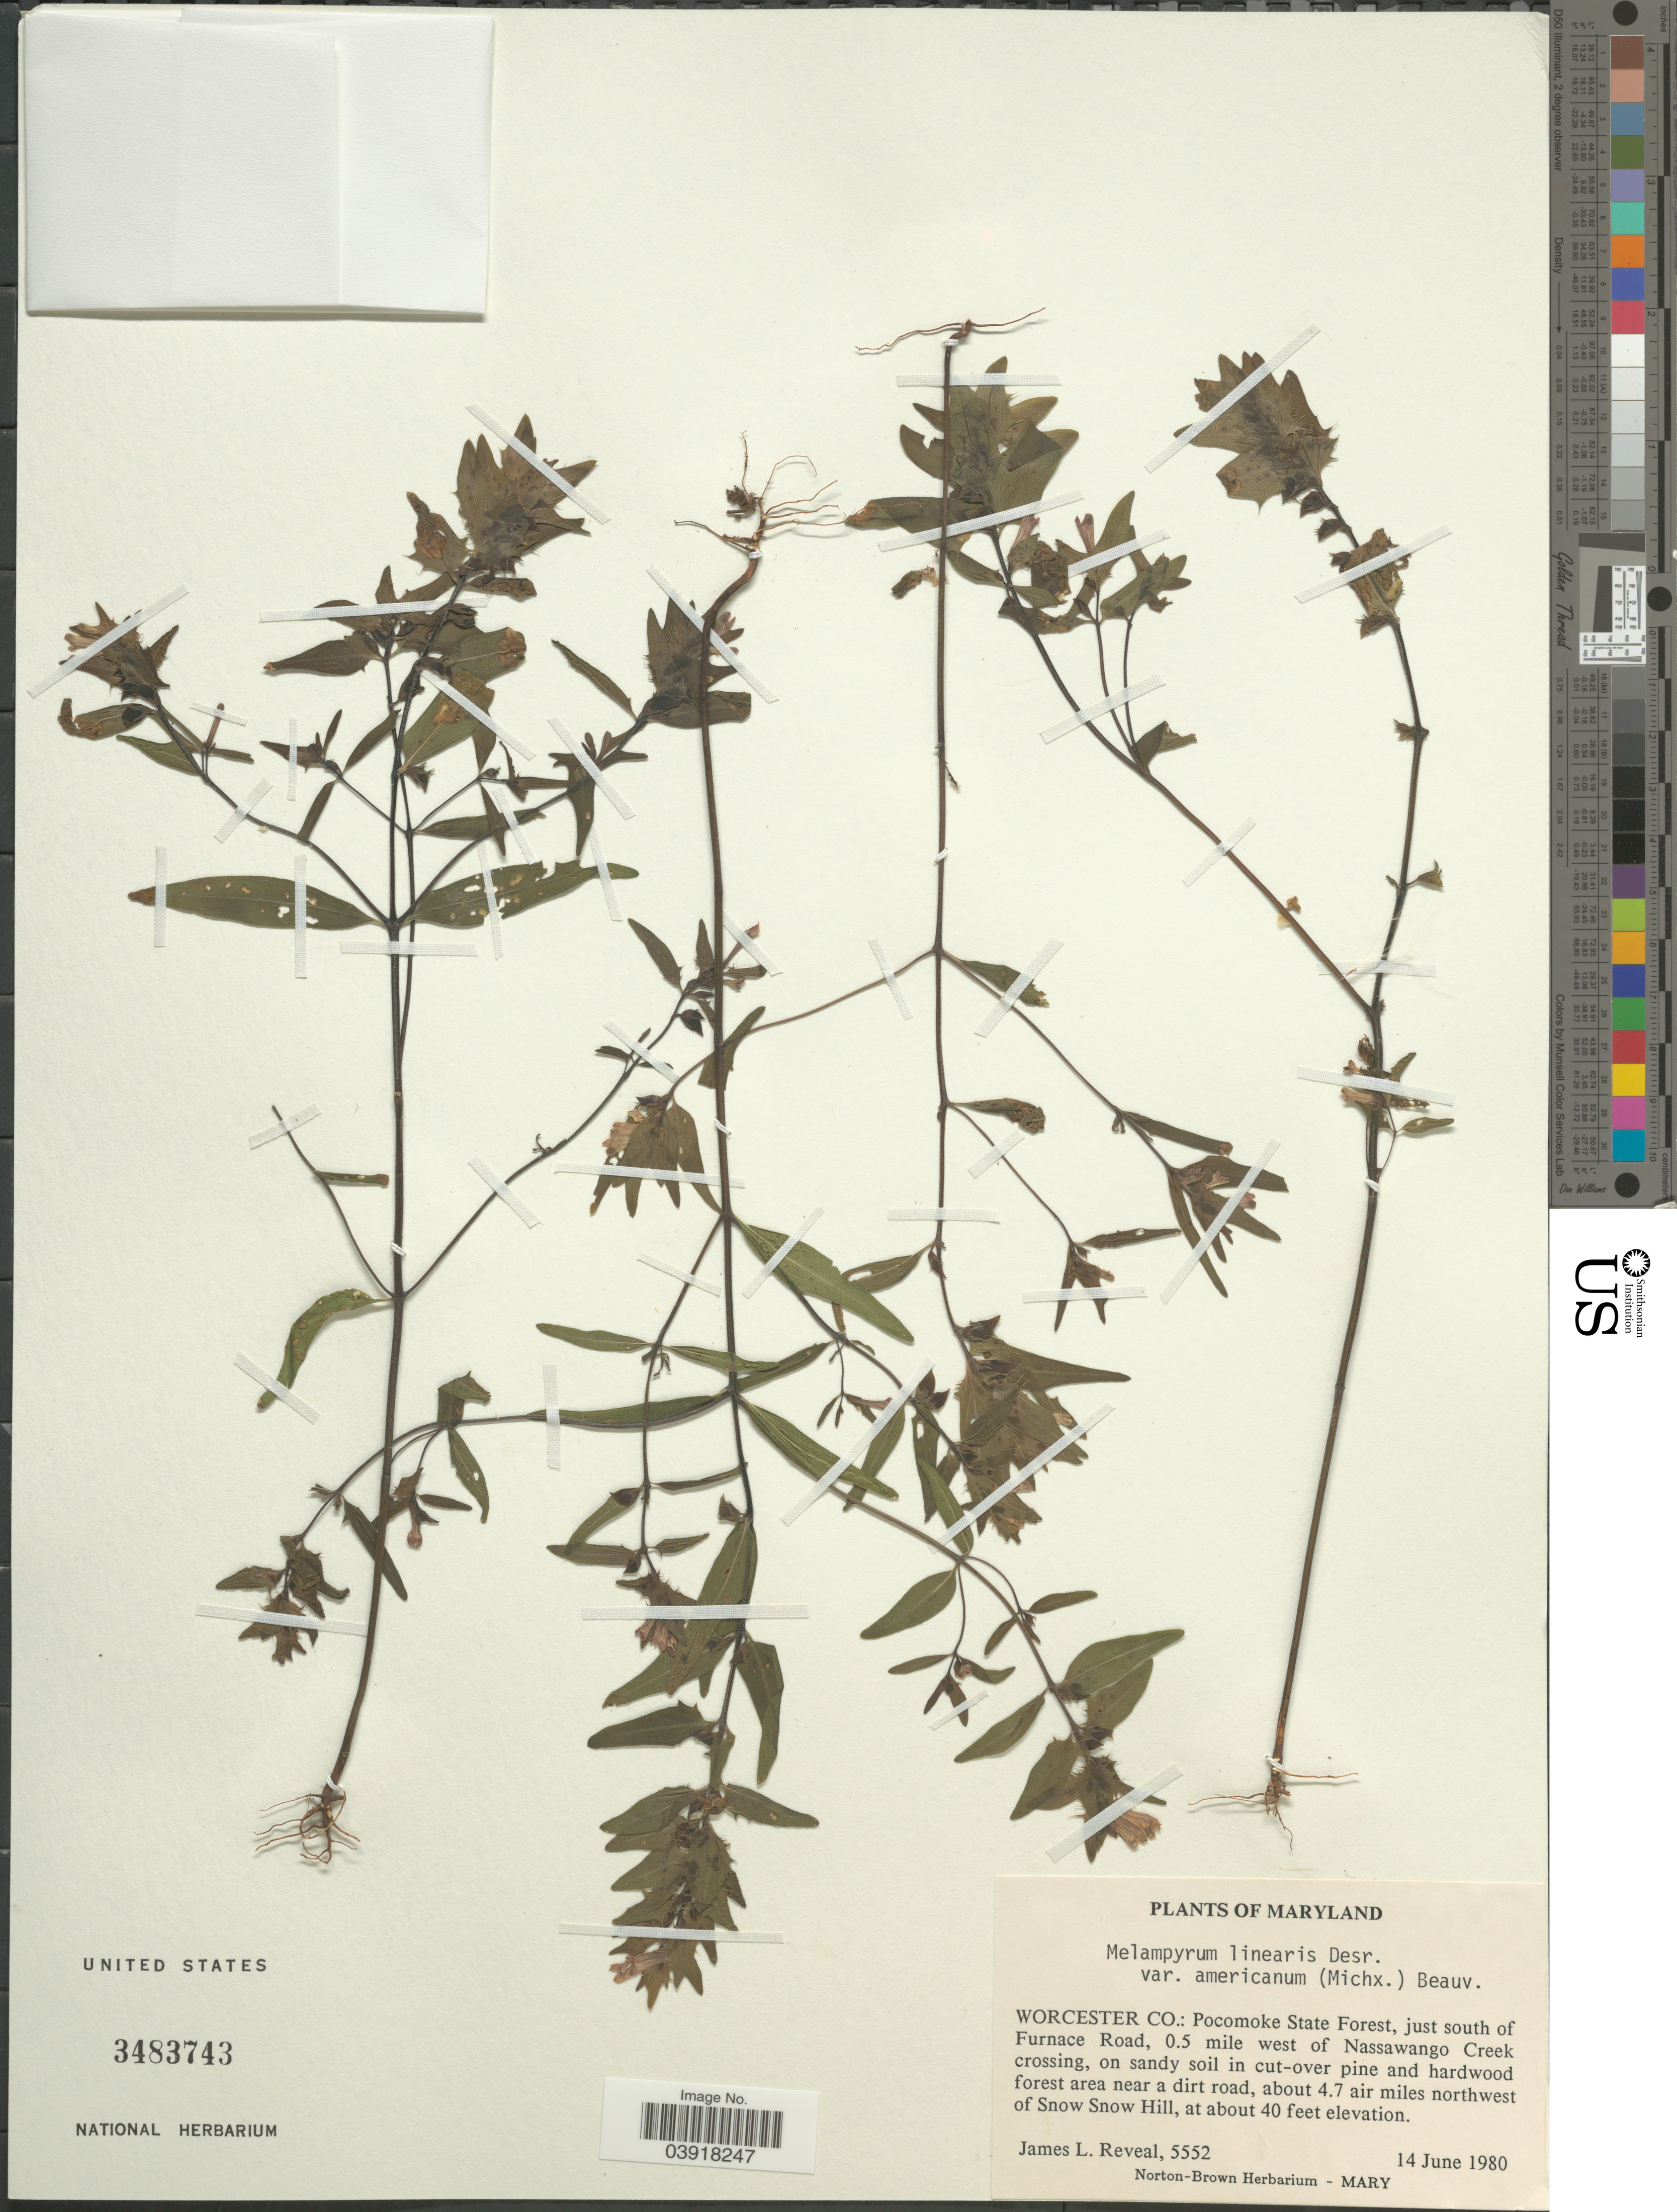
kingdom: Plantae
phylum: Tracheophyta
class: Magnoliopsida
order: Lamiales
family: Orobanchaceae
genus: Melampyrum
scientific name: Melampyrum lineare var. latifolium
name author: (Muhl.) P. Beauv.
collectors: J. L. Reveal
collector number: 5552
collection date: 1980-06-14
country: United States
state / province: Maryland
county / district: Worcester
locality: Worcester Co.: Pocomoke State Forest, just south of Furnace Road, 0.5 mile west of Nassawango Creek crossing, about 4.7 air miles northwest of Snow Hill.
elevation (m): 12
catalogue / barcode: US 3483743